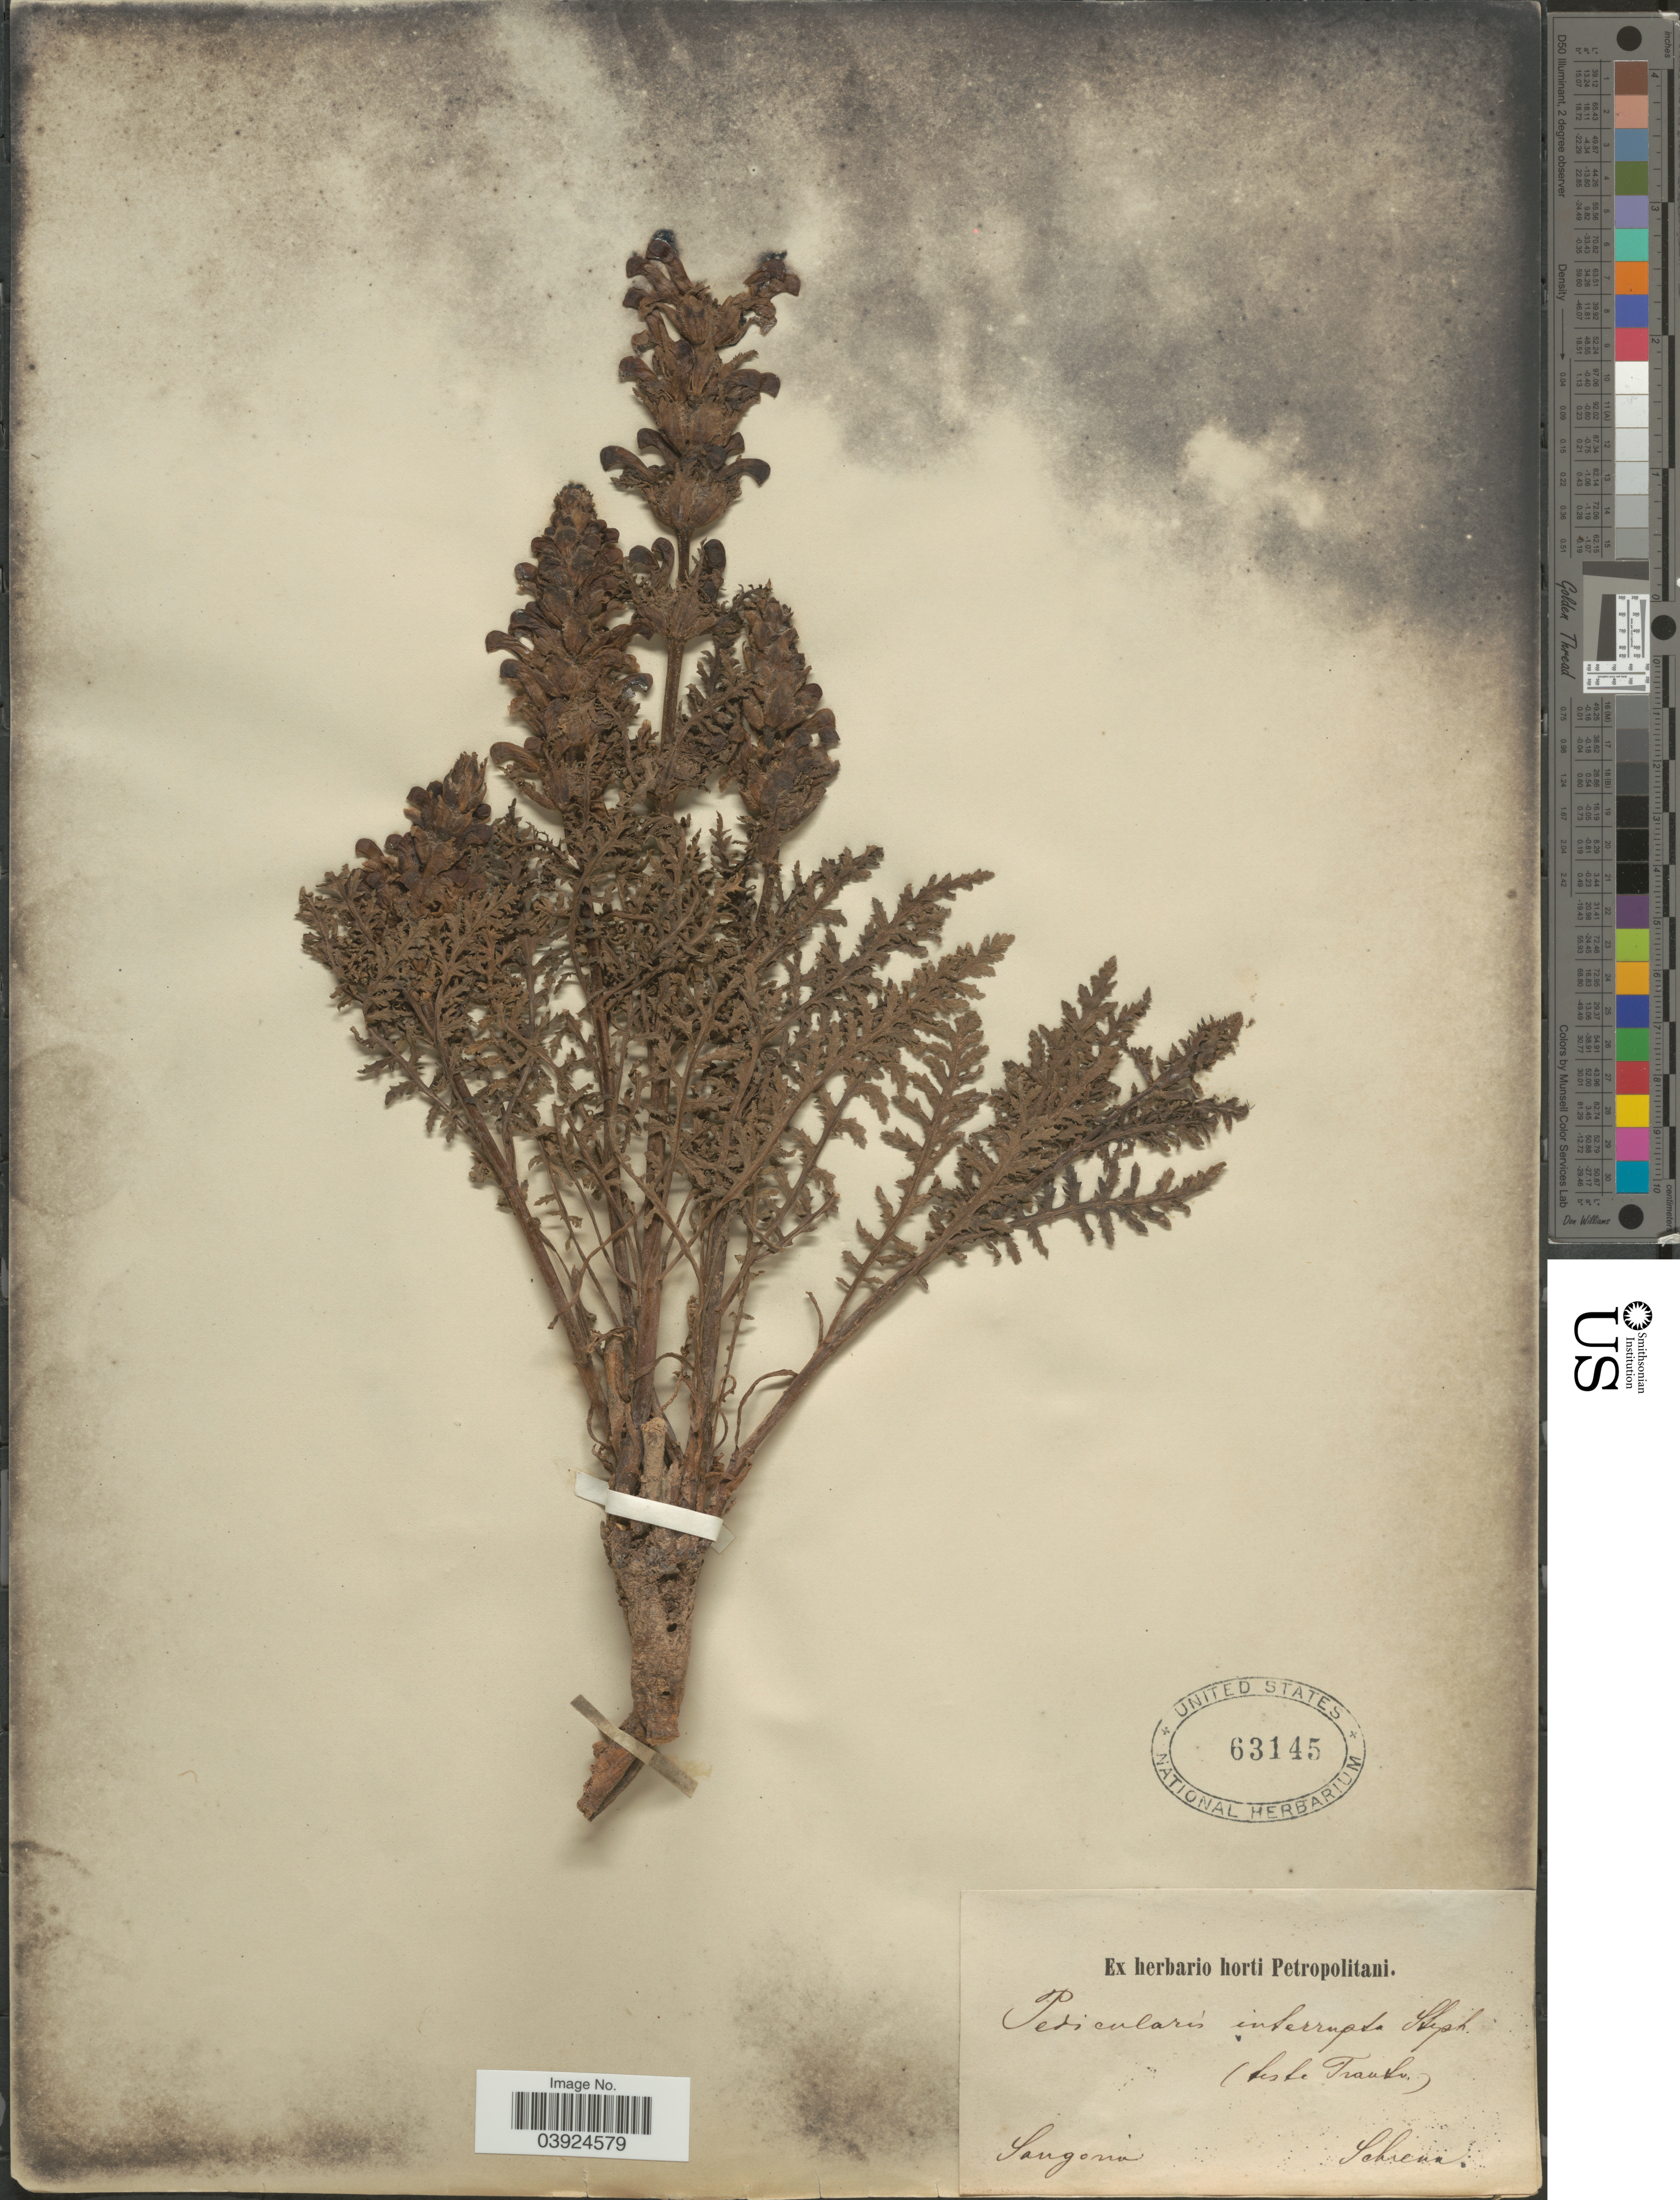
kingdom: Plantae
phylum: Tracheophyta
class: Magnoliopsida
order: Lamiales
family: Orobanchaceae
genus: Pedicularis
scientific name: Pedicularis interrupta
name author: Stephan ex Willd.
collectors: A.G. Schrenk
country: China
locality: Songoria.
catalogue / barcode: US 63145